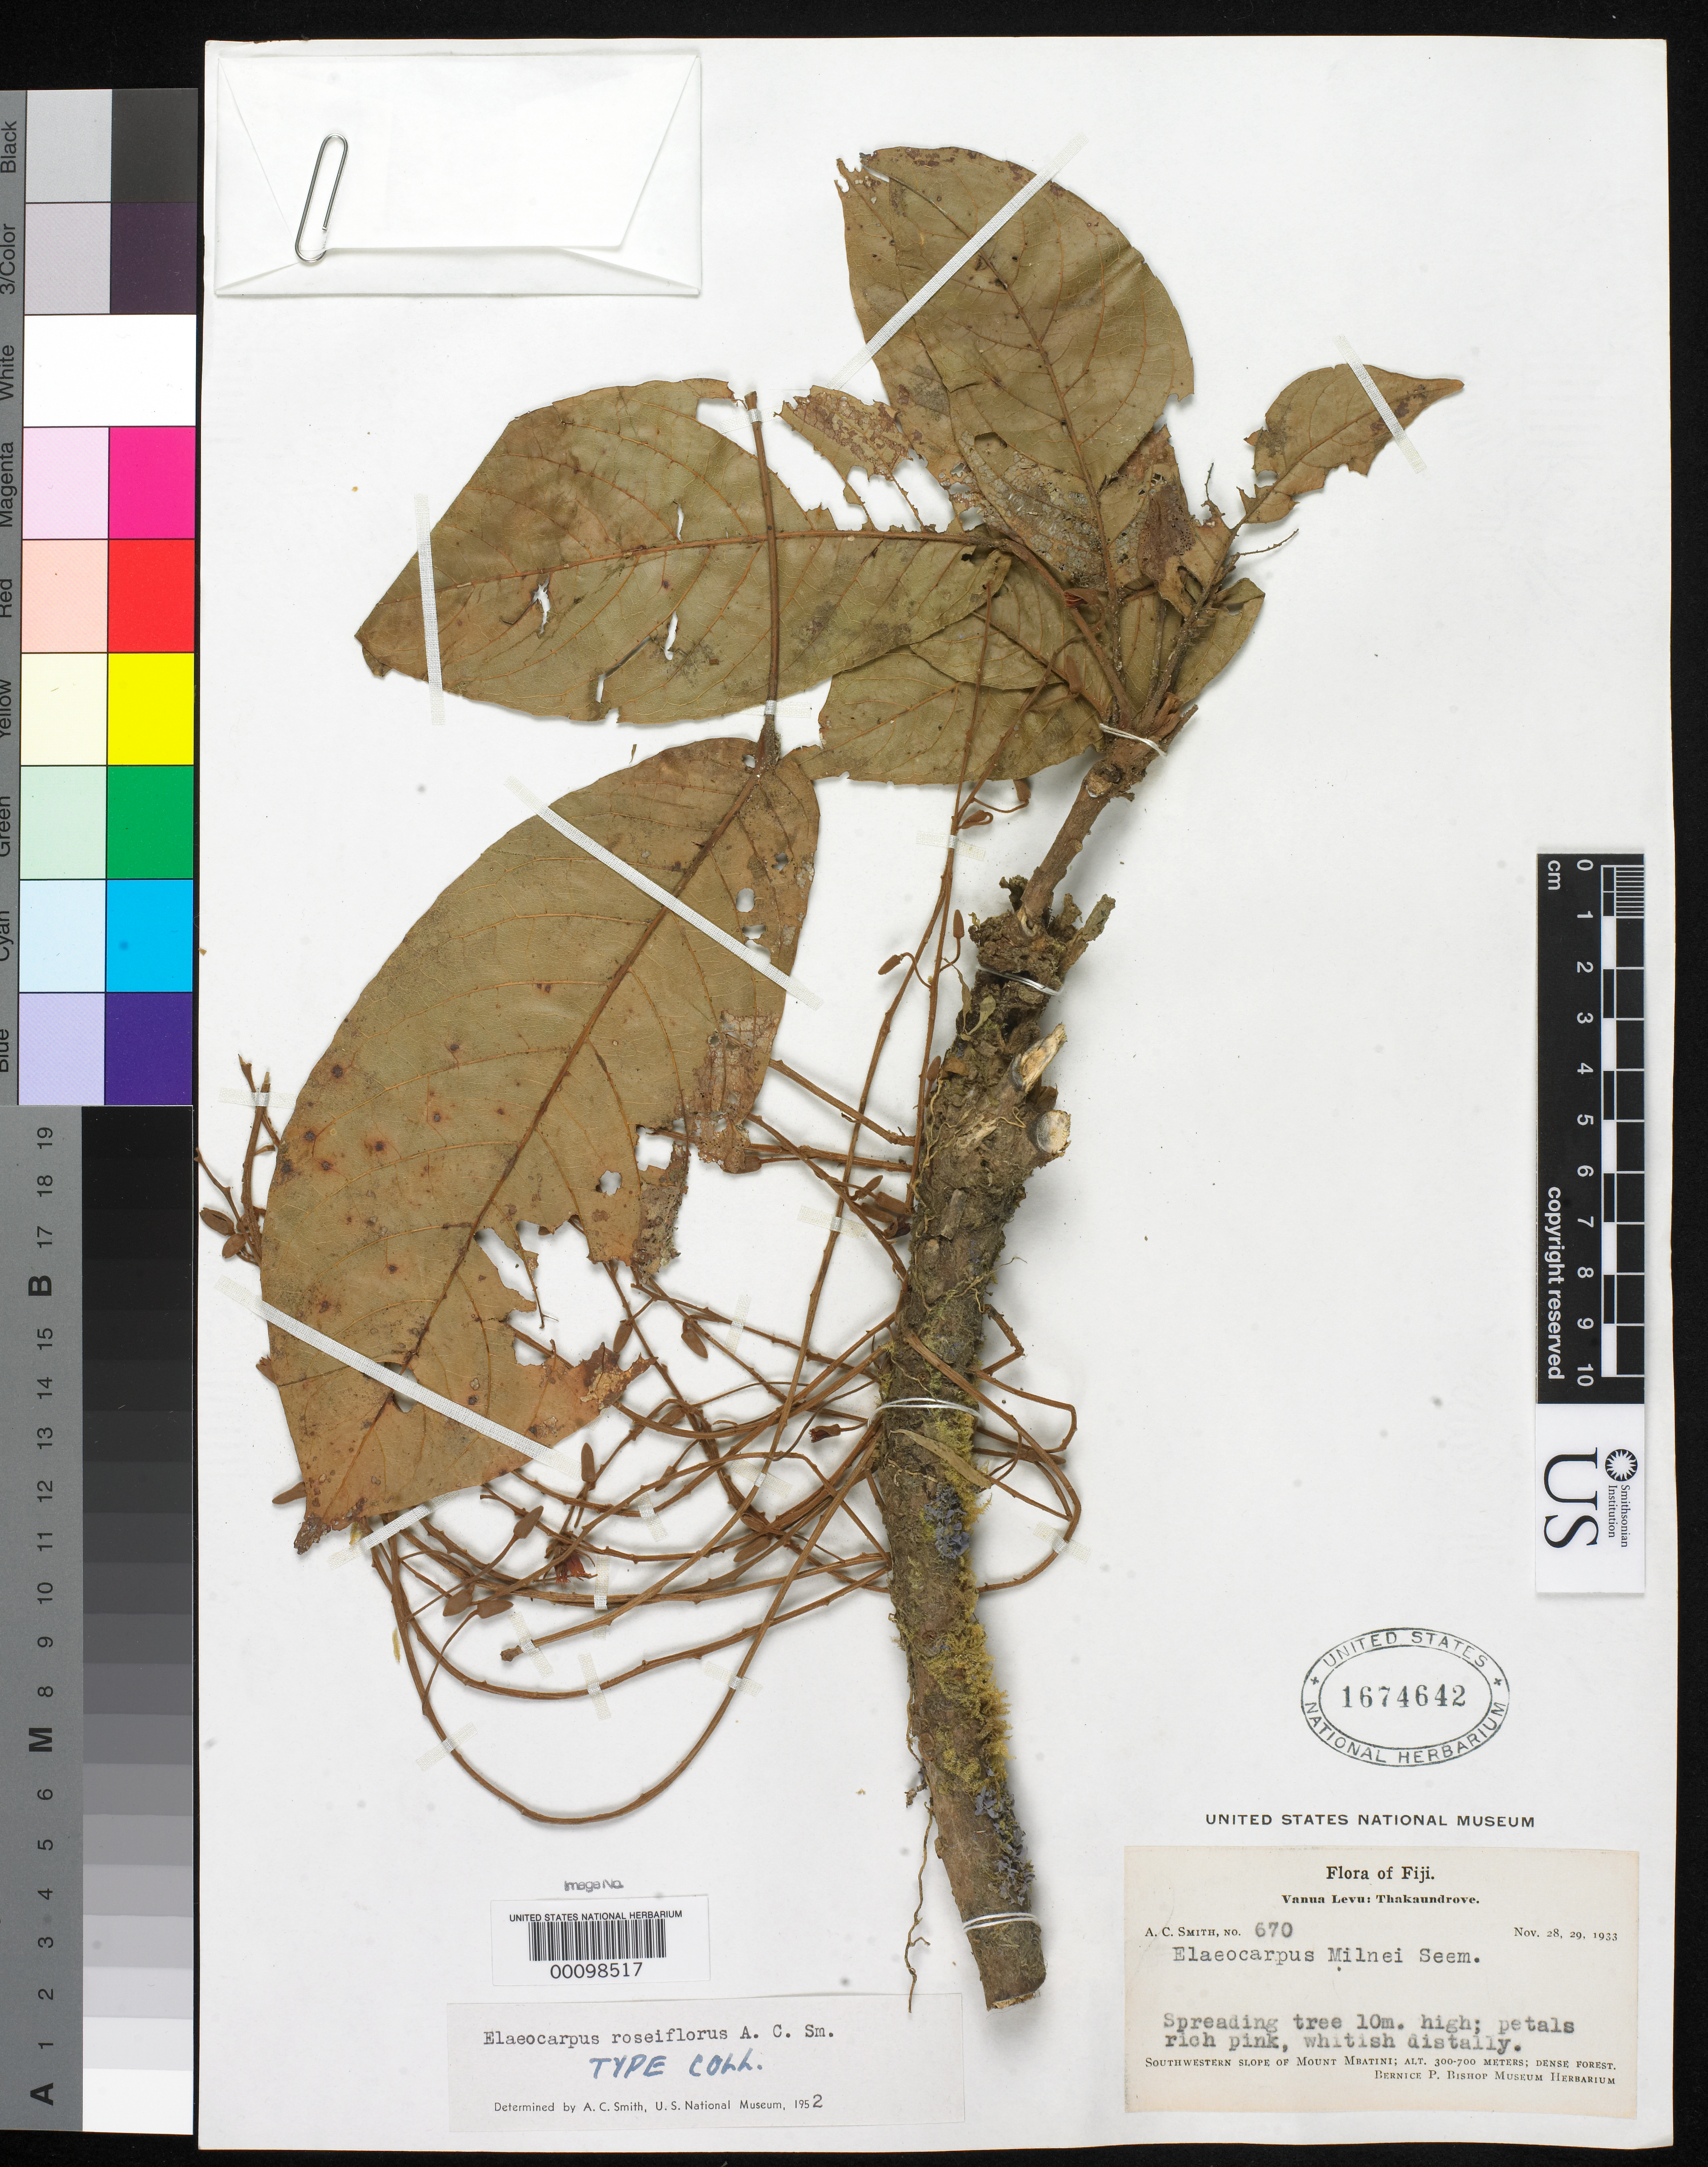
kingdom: Plantae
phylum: Tracheophyta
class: Magnoliopsida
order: Oxalidales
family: Elaeocarpaceae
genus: Elaeocarpus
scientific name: Elaeocarpus roseiflorus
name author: A.C. Sm.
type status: Isotype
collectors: A. C. Smith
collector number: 670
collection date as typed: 29 Nov 1933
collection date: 1933-11-29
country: Fiji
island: Vanua Levu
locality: SW slope of Mount Mbatini. Thakaundrove Prov. [Vanua Levu Group]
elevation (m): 700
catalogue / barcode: US 1674642